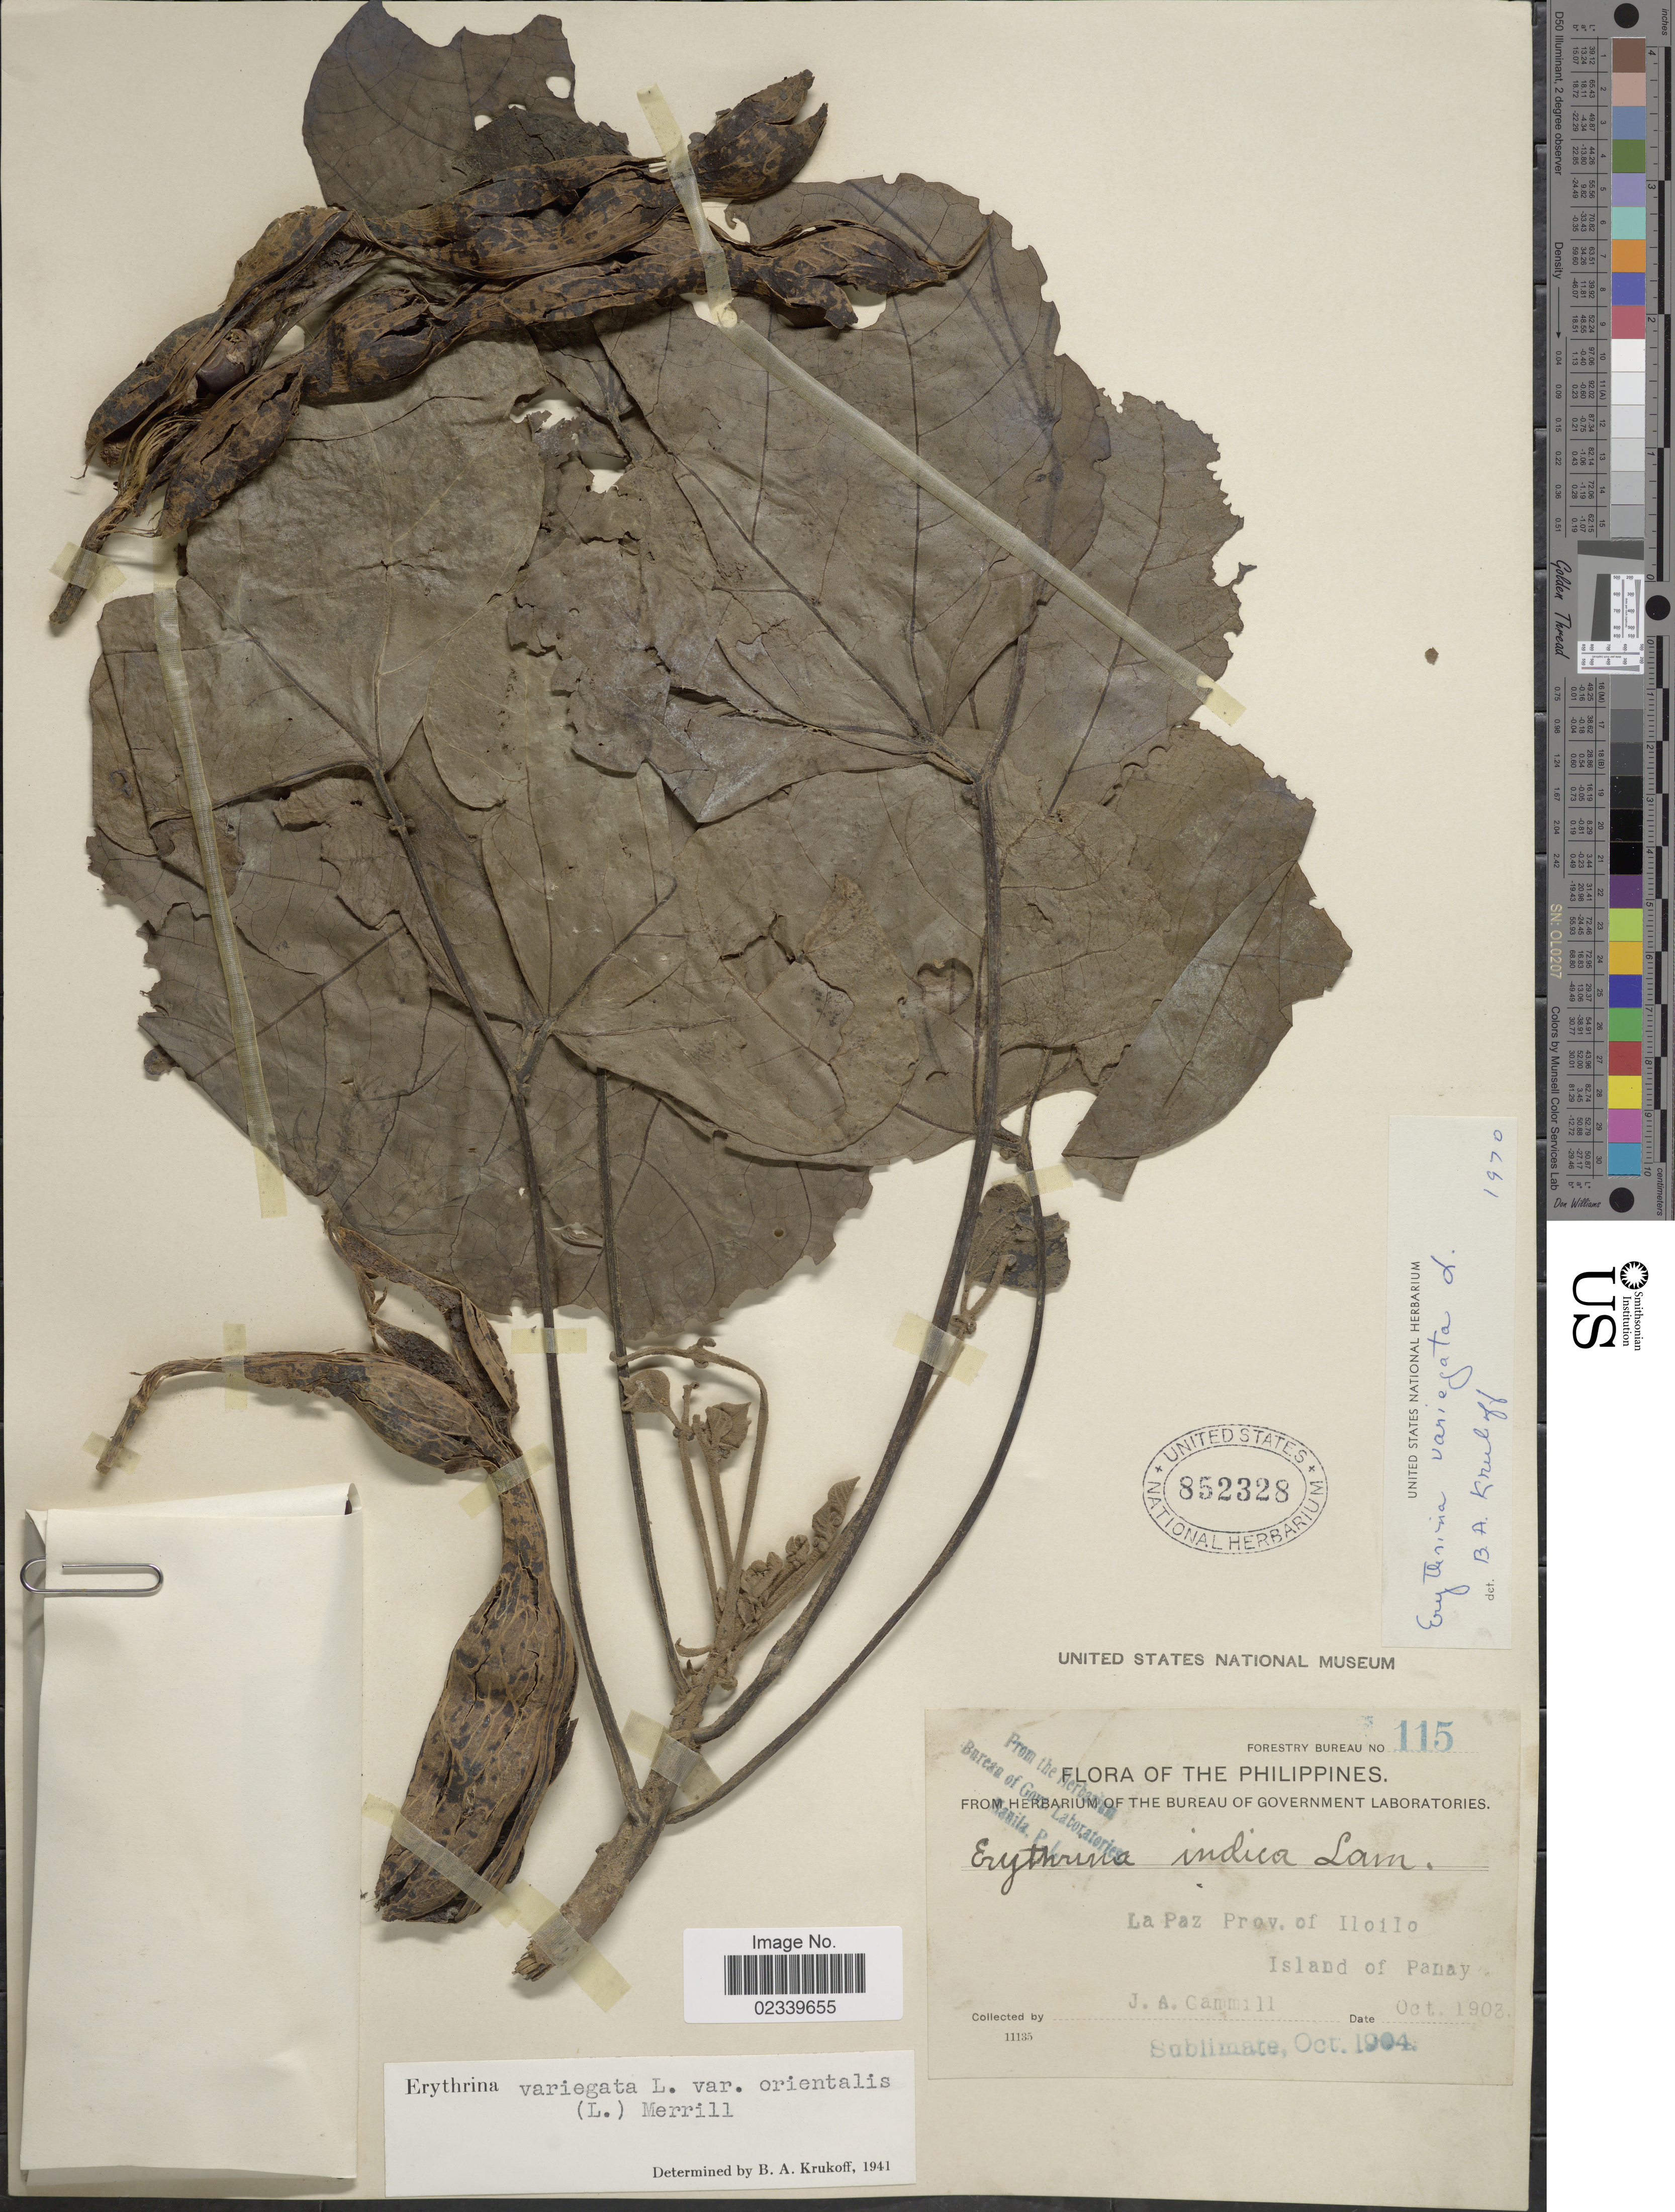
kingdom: Plantae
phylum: Tracheophyta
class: Magnoliopsida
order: Fabales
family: Fabaceae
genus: Erythrina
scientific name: Erythrina variegata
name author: L.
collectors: J. Cammil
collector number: Forestry Bureau 115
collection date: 1903-10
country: Philippines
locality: La Paz Prov. of Iliolo, Island of Panay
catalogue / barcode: US 852328